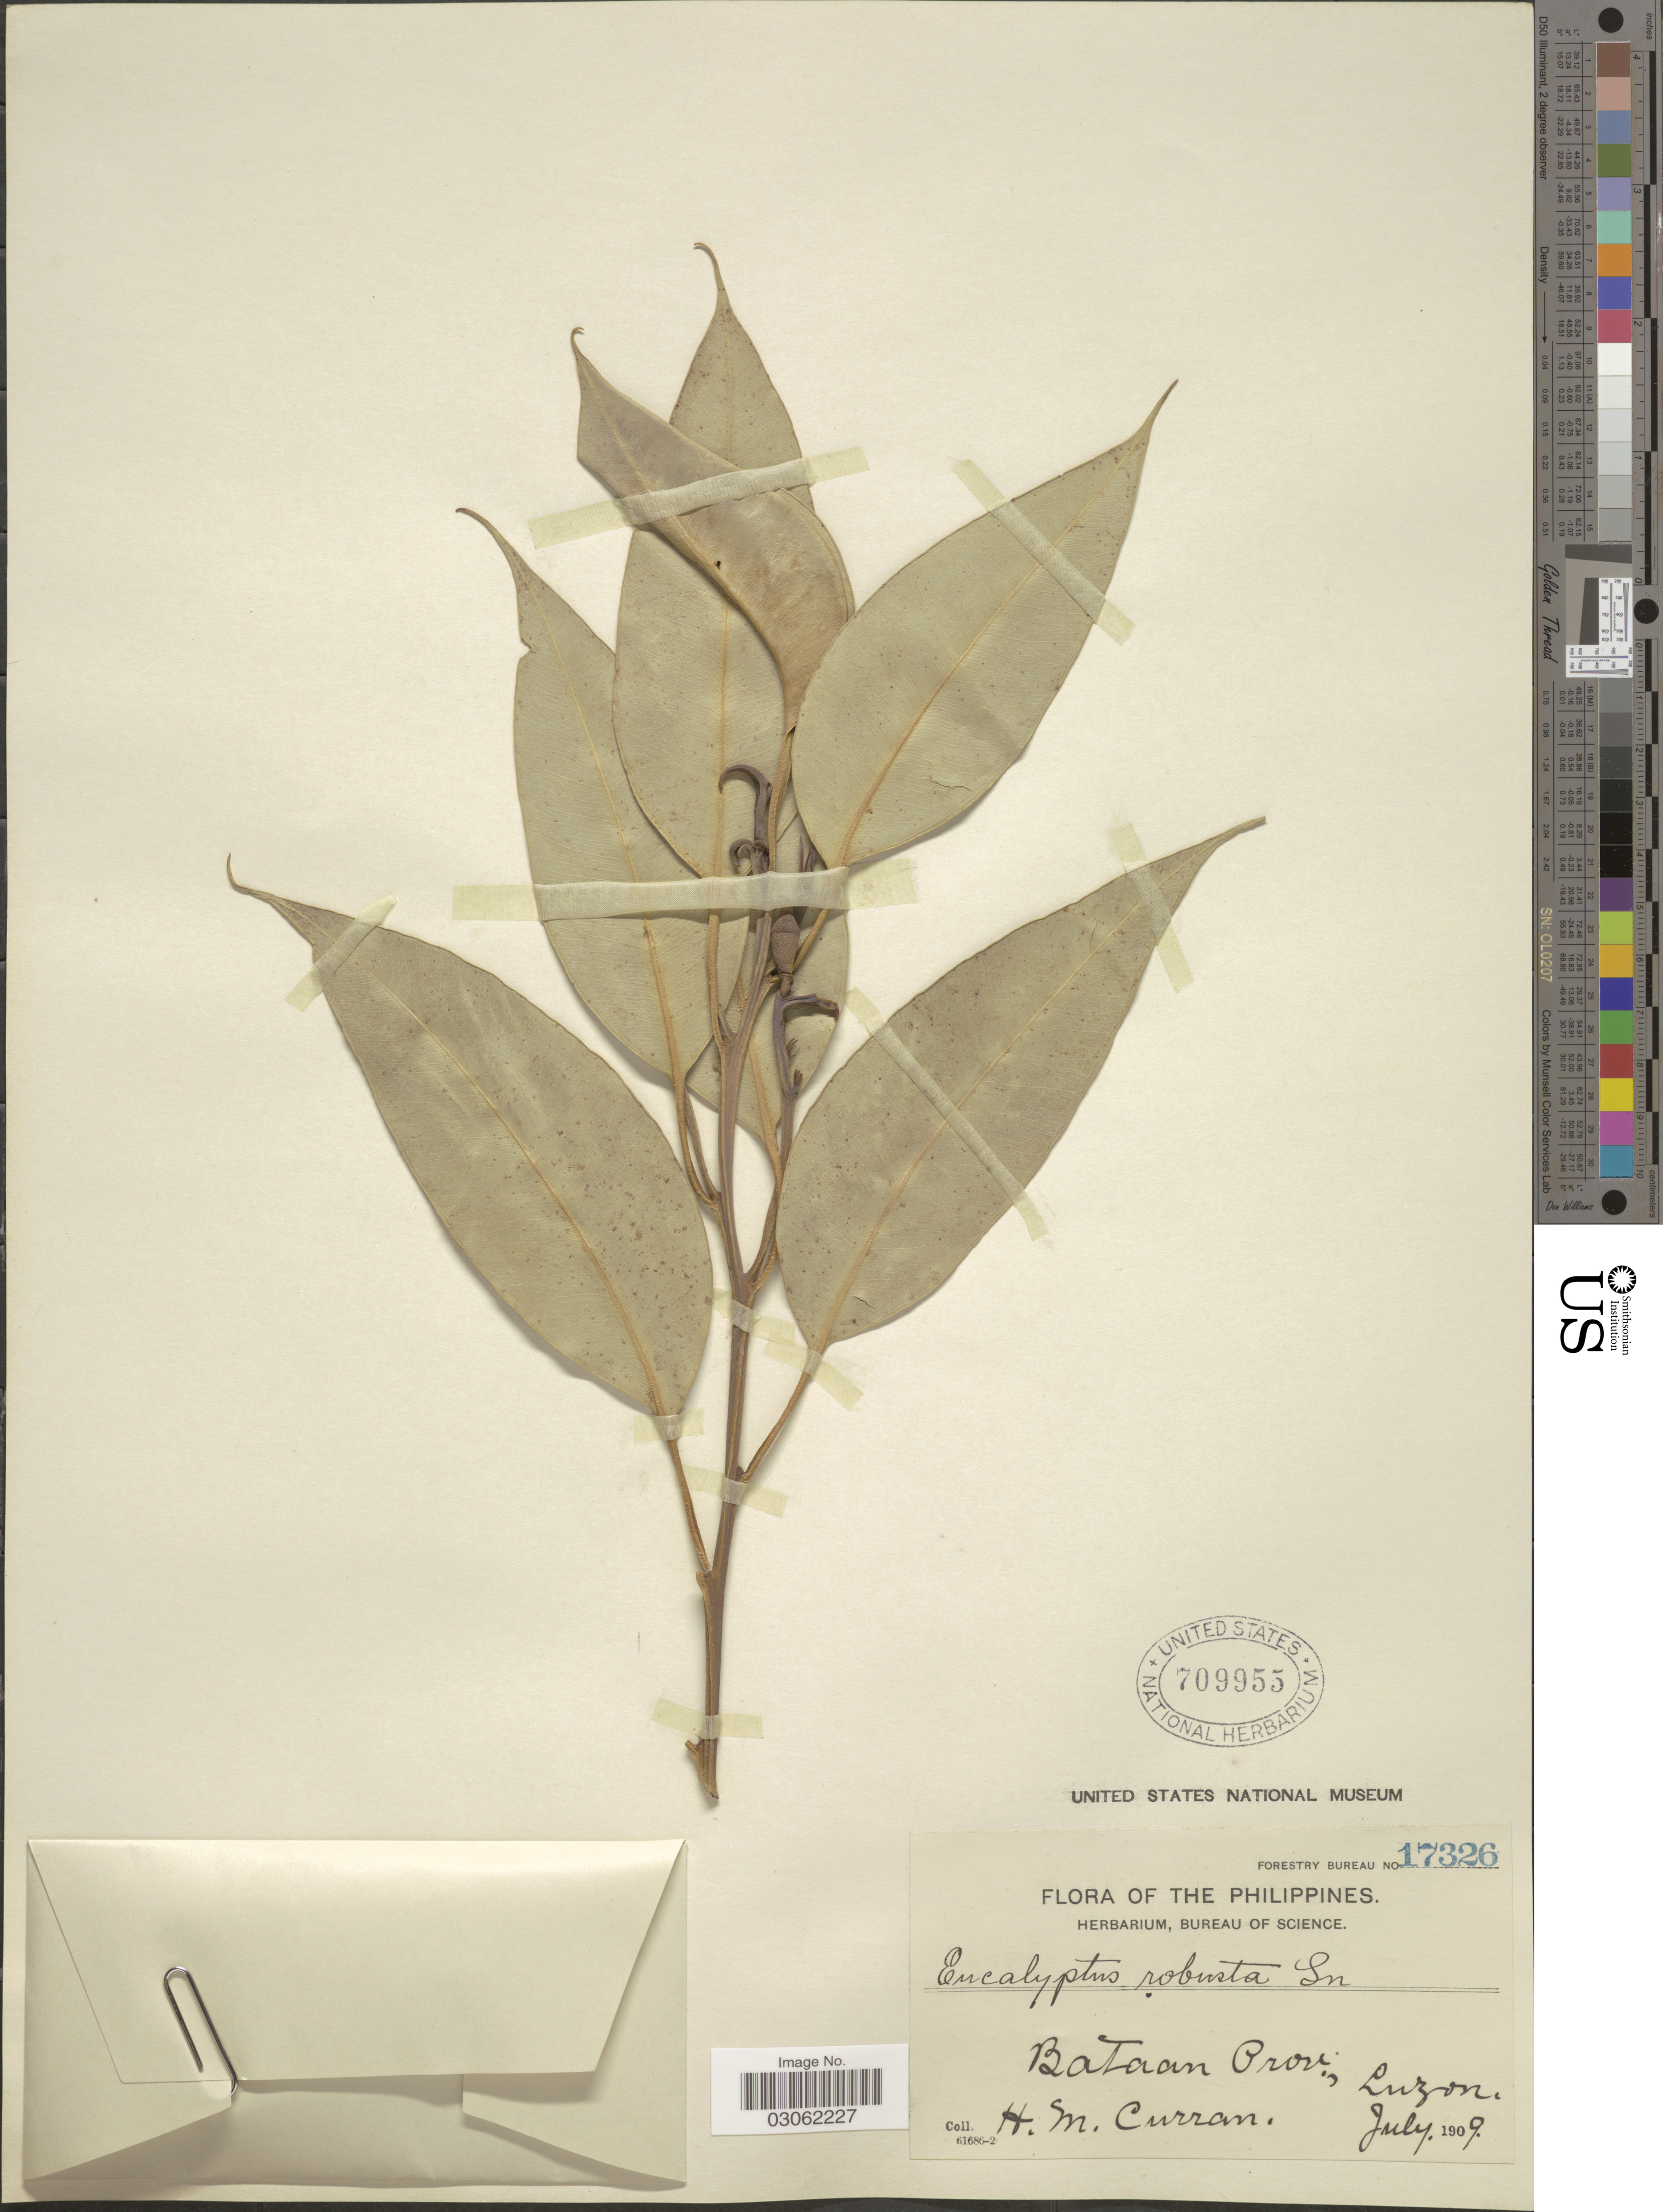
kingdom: Plantae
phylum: Tracheophyta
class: Magnoliopsida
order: Myrtales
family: Myrtaceae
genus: Eucalyptus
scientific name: Eucalyptus robusta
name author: Sm.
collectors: H. M. Curran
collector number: Forestry Bureau 17326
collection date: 1909-07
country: Philippines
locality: Bataan Prov., Luzon.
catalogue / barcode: US 709955